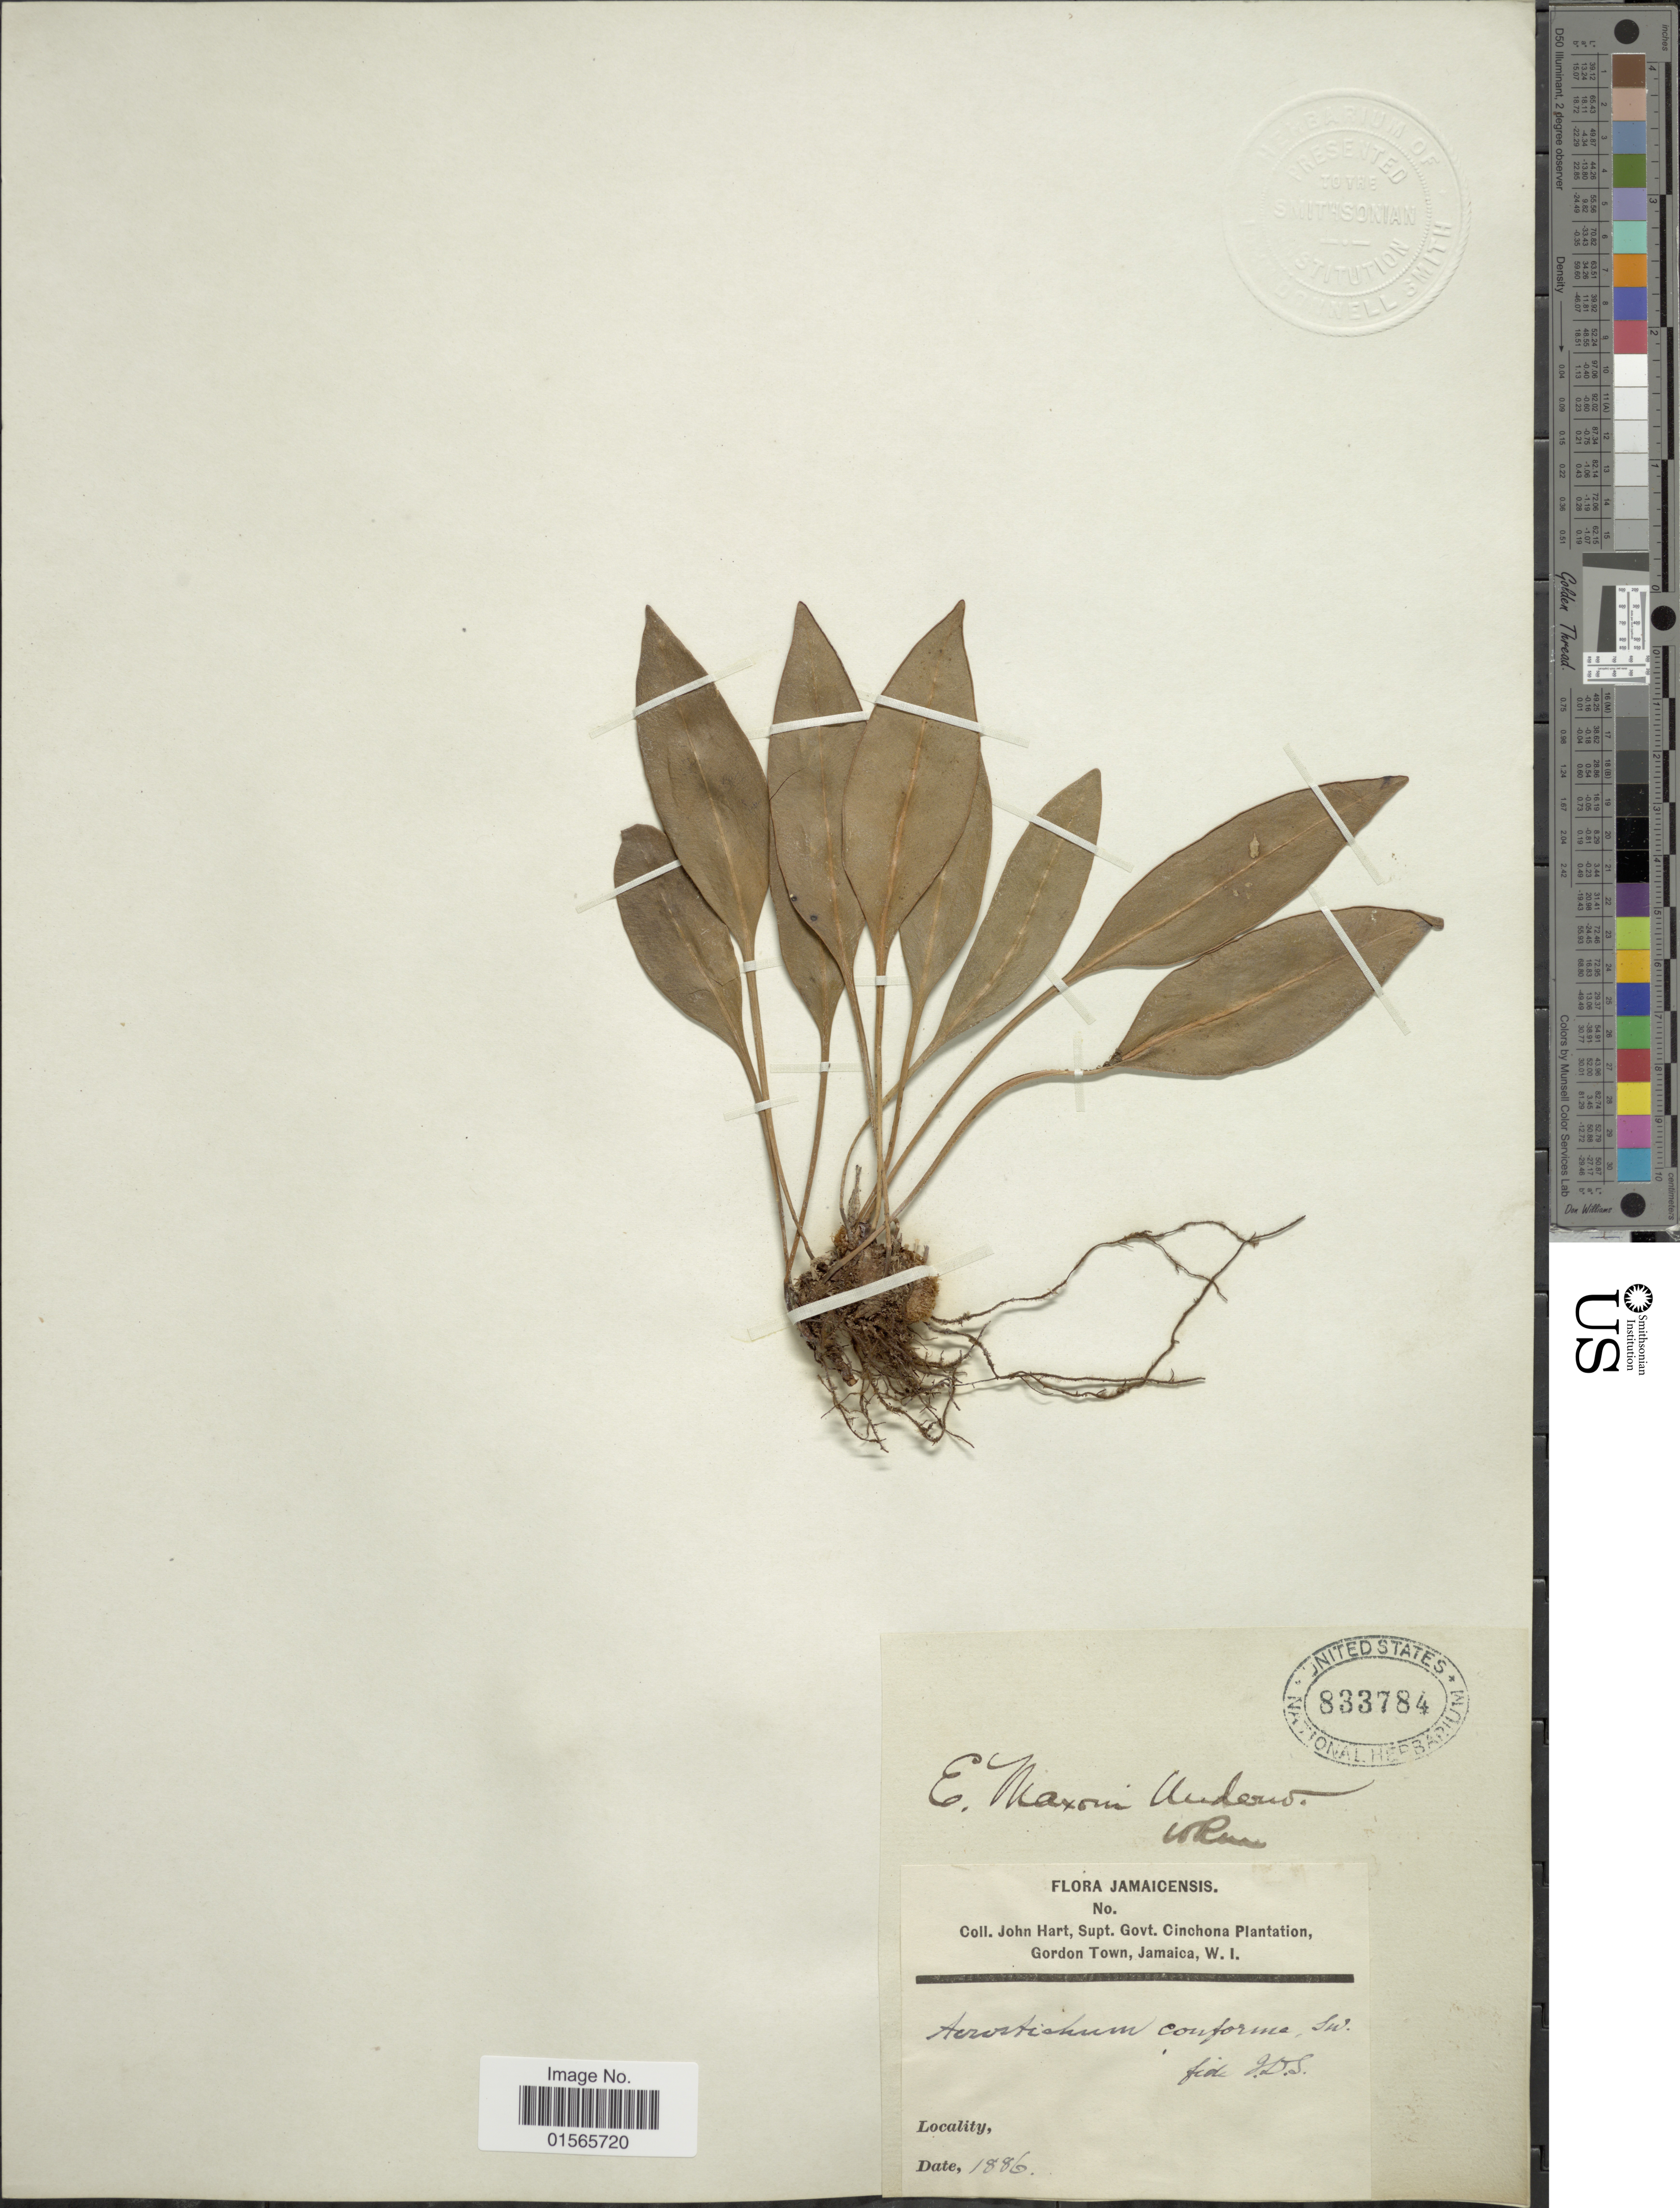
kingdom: Plantae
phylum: Tracheophyta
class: Polypodiopsida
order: Polypodiales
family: Dryopteridaceae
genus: Elaphoglossum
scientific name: Elaphoglossum maxonii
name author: Underw. ex C.V. Morton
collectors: J. H. Hart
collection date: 1886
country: Jamaica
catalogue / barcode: US 833784